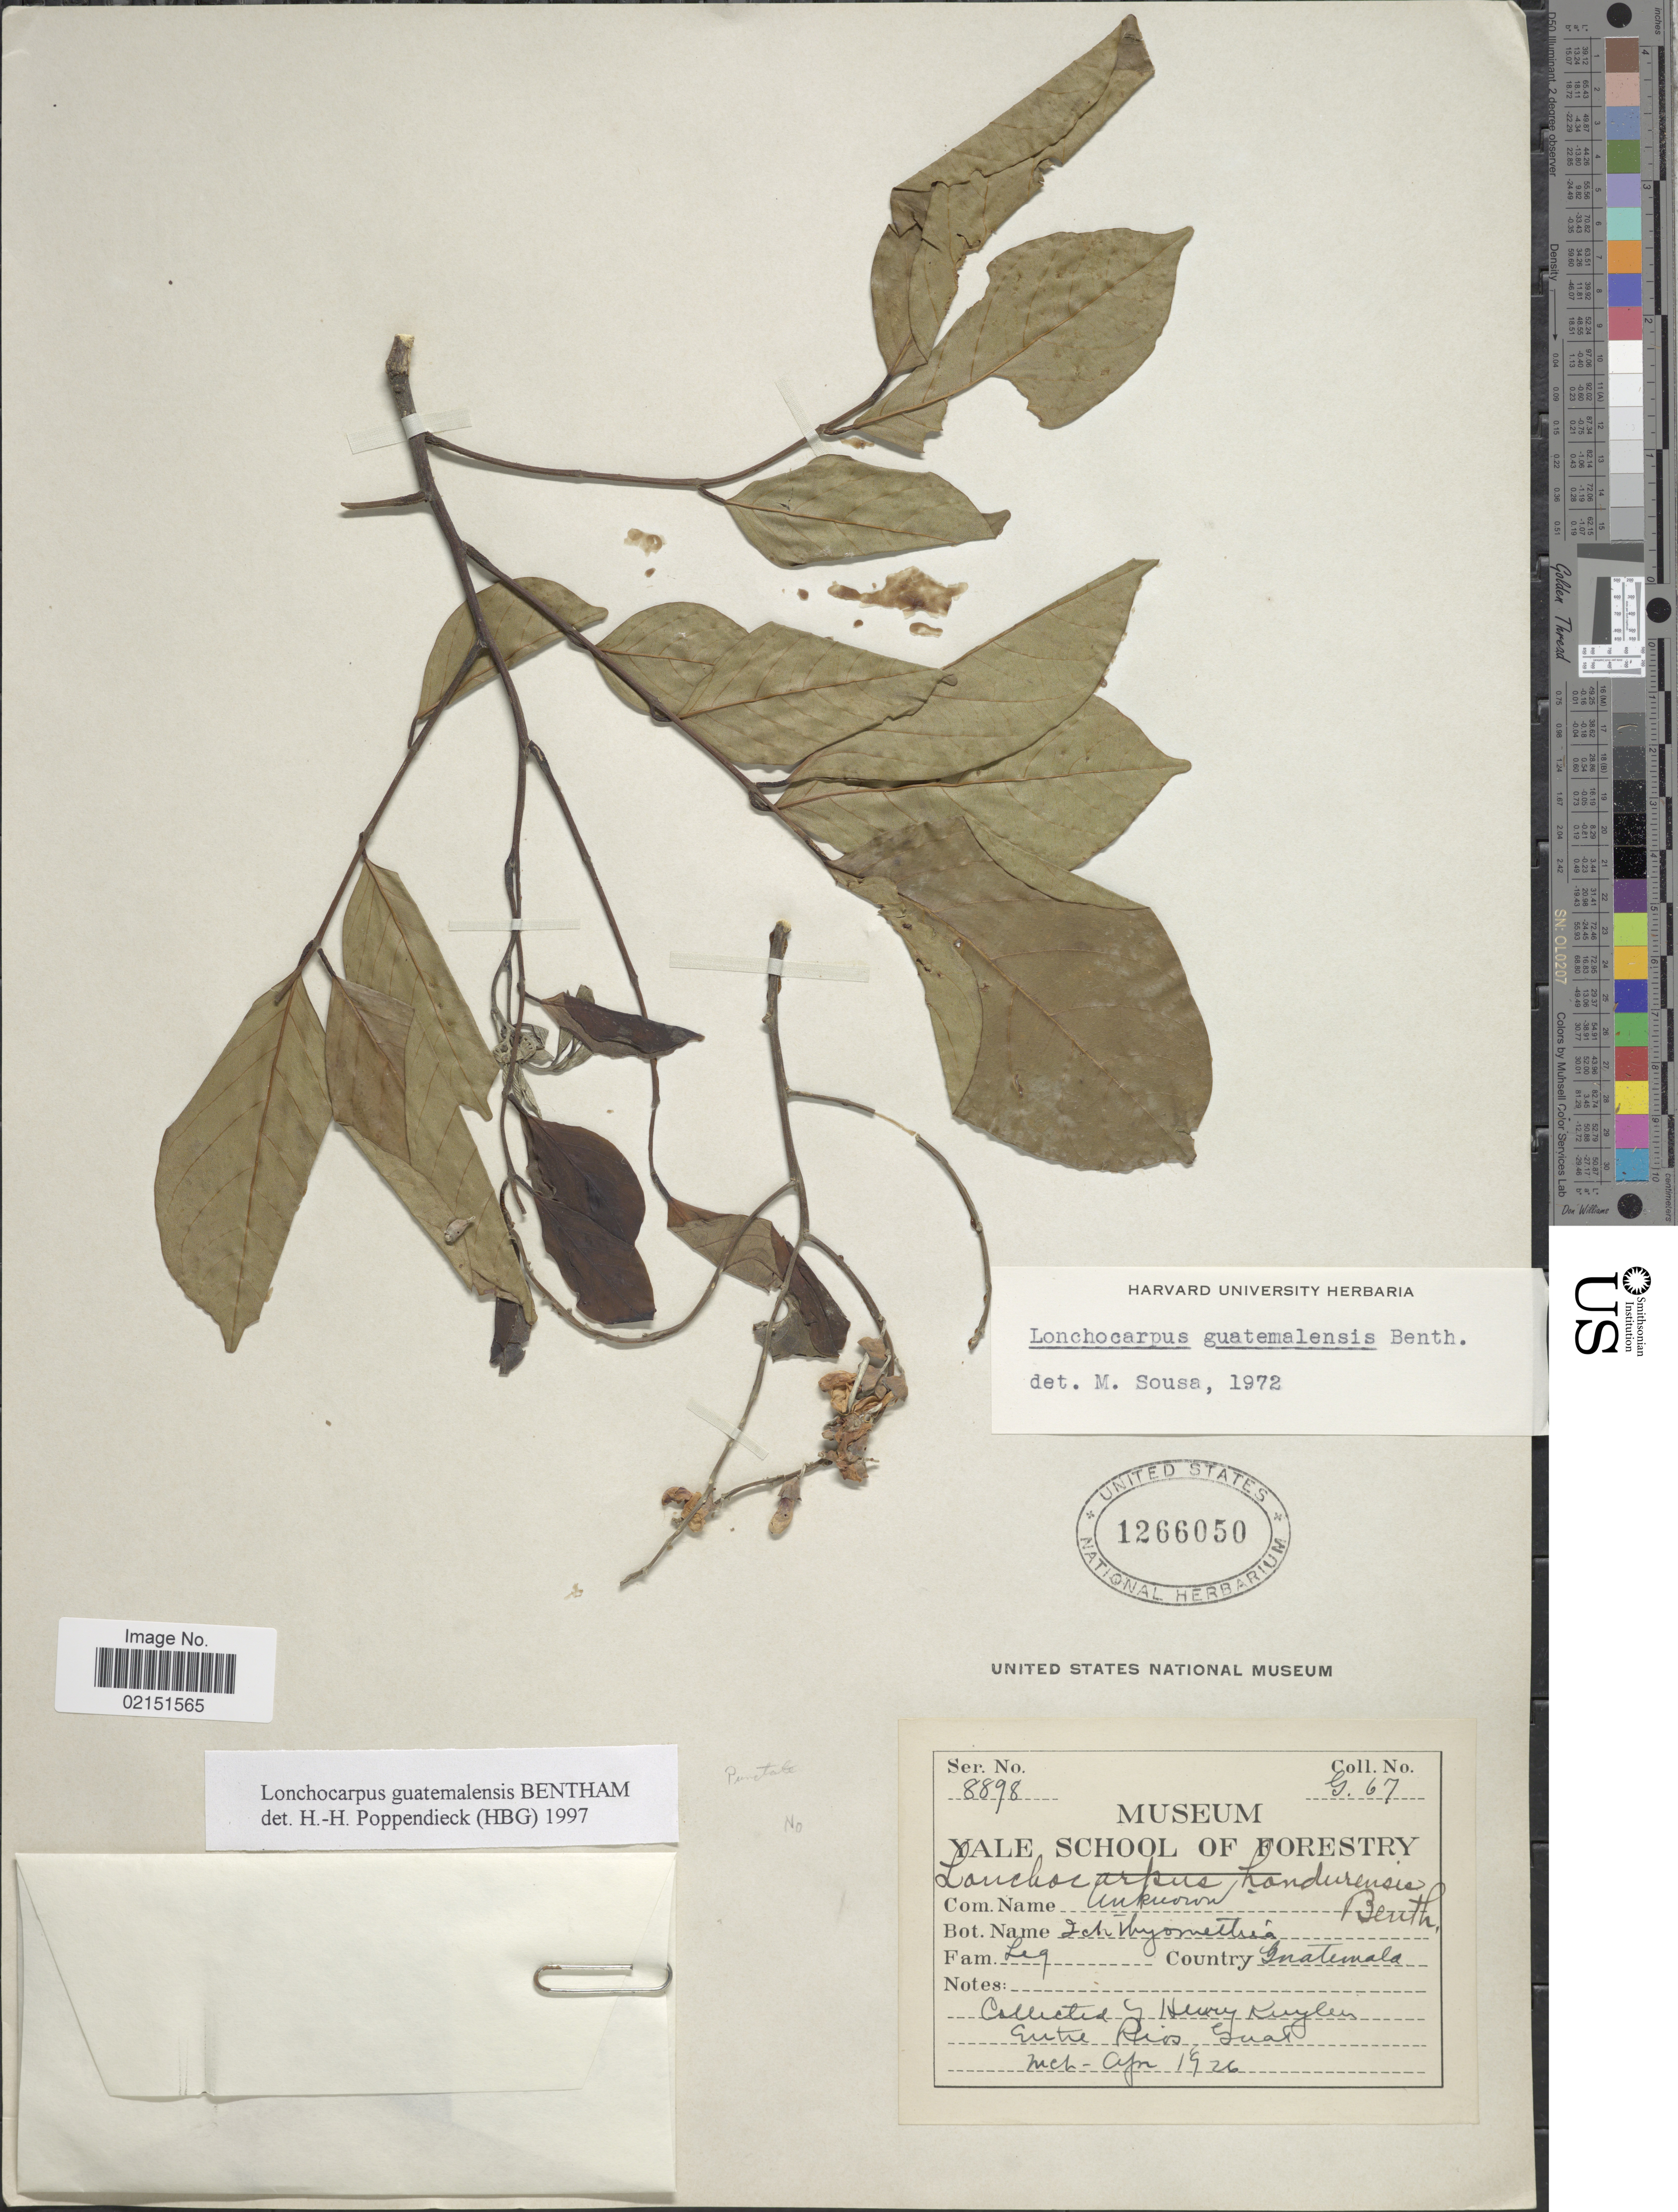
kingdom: Plantae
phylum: Tracheophyta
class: Magnoliopsida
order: Fabales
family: Fabaceae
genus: Lonchocarpus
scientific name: Lonchocarpus guatemalensis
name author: Benth.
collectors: H. Kuylen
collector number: G67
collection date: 1926-03/1926-04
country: Guatemala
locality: Entre Rios Guat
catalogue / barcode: US 1266050